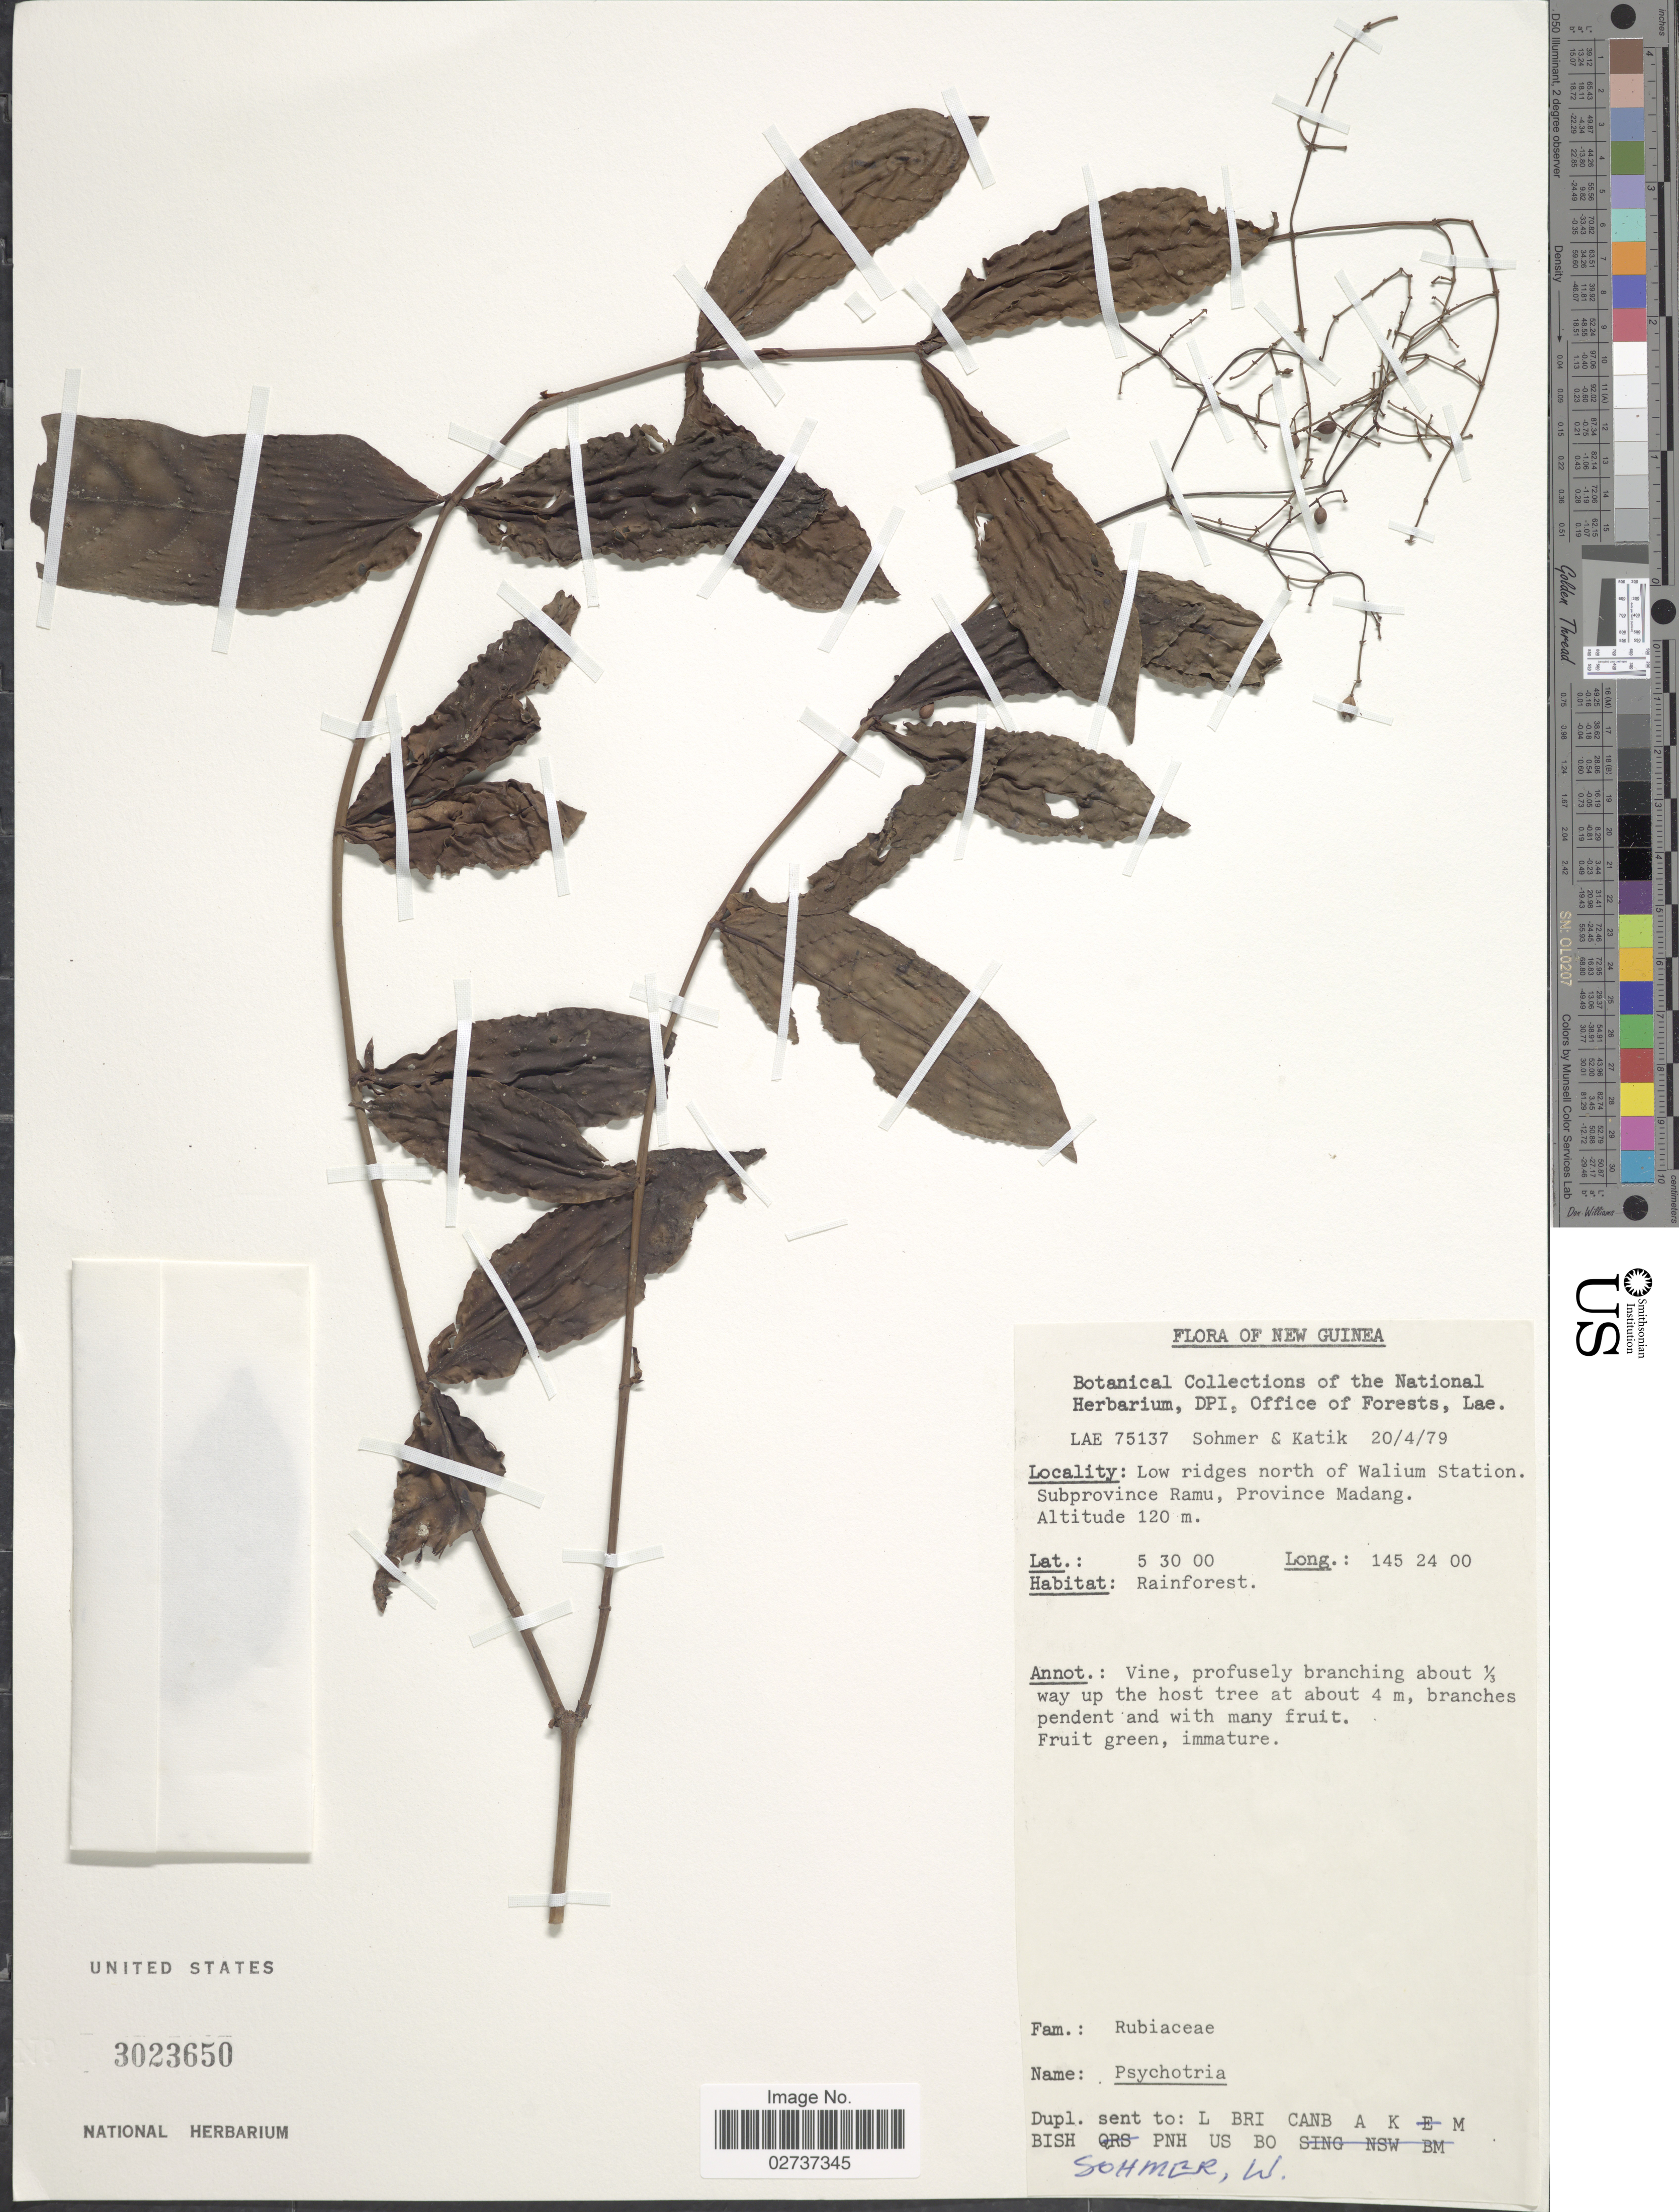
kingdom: Plantae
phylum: Tracheophyta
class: Magnoliopsida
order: Gentianales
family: Rubiaceae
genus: Psychotria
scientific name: Psychotria sp.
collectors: S. H. Sohmer & Katik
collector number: LAE 75137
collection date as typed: Transcribed d/m/y: 20/4/79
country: Papua New Guinea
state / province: Madang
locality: New Guinea. Low ridges north of Walium Station. Subprovince Ramu, Province Madang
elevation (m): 120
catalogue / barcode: US 3023650